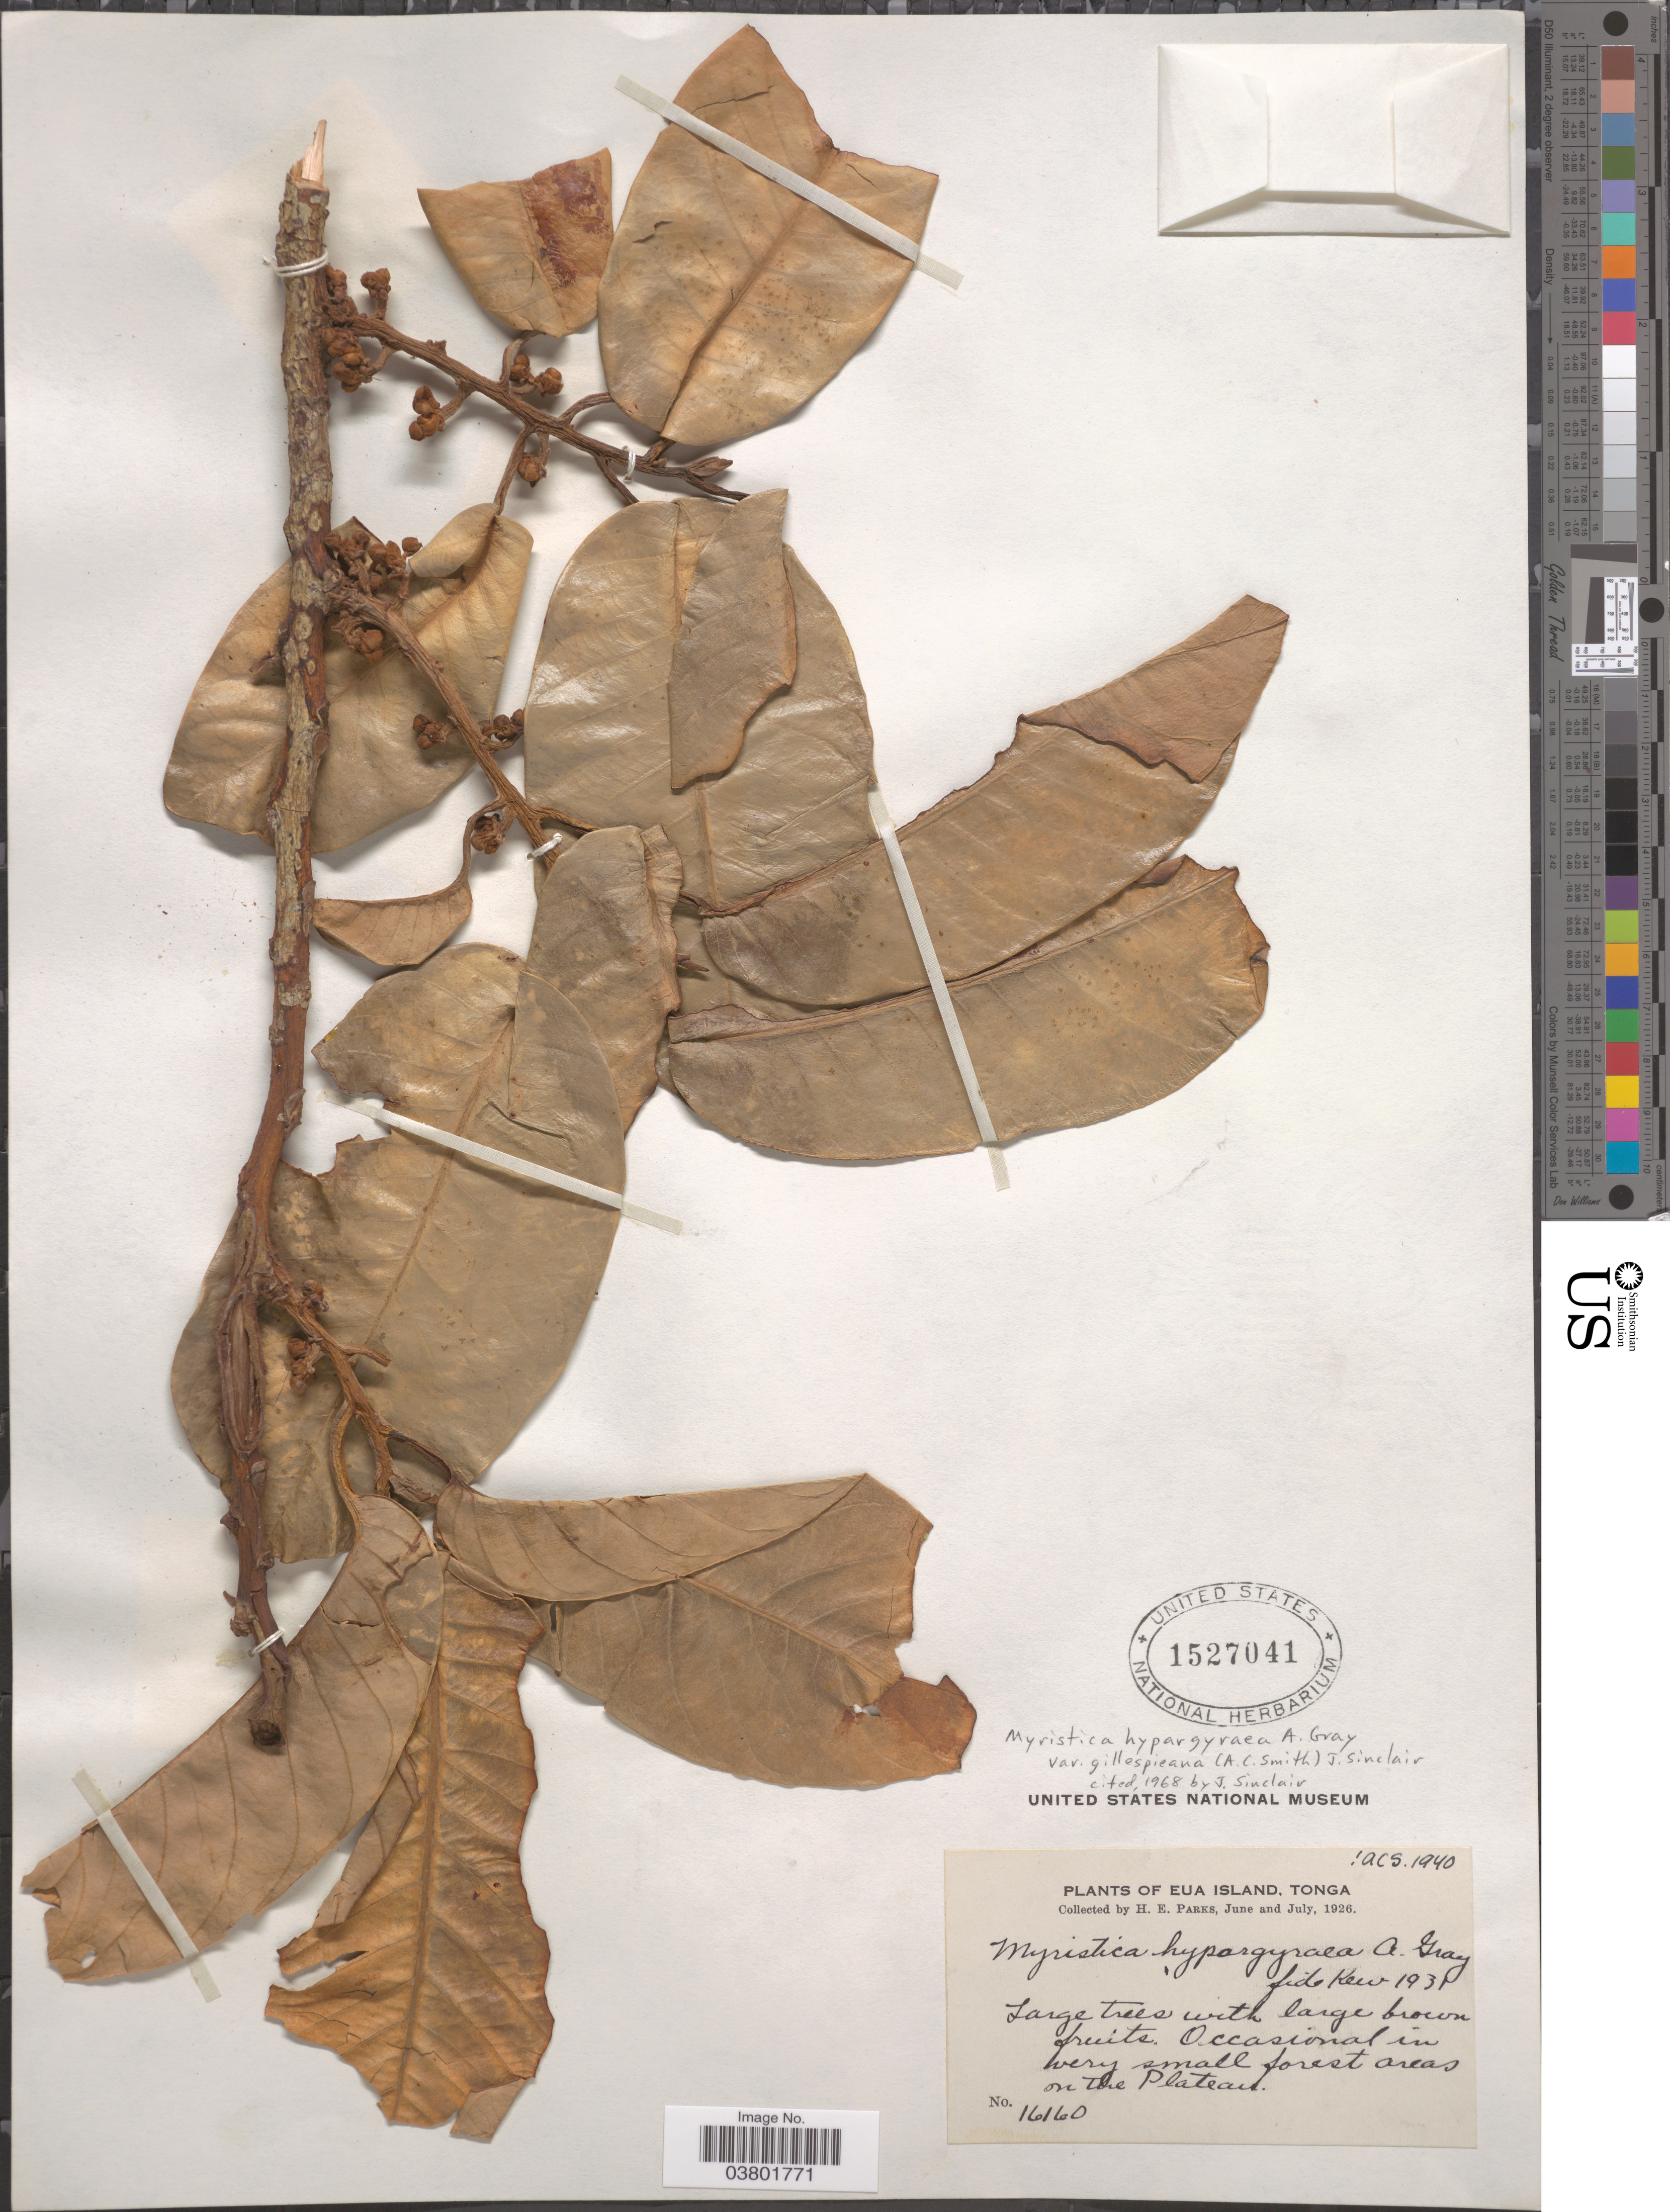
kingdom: Plantae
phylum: Tracheophyta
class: Magnoliopsida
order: Magnoliales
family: Myristicaceae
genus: Myristica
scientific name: Myristica gillespieana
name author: A.C. Sm.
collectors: H. E. Parks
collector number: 16160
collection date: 1926-06/1926-07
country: Tonga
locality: Eua Island. In very small forest areas on the Plateau.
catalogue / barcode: US 1527041